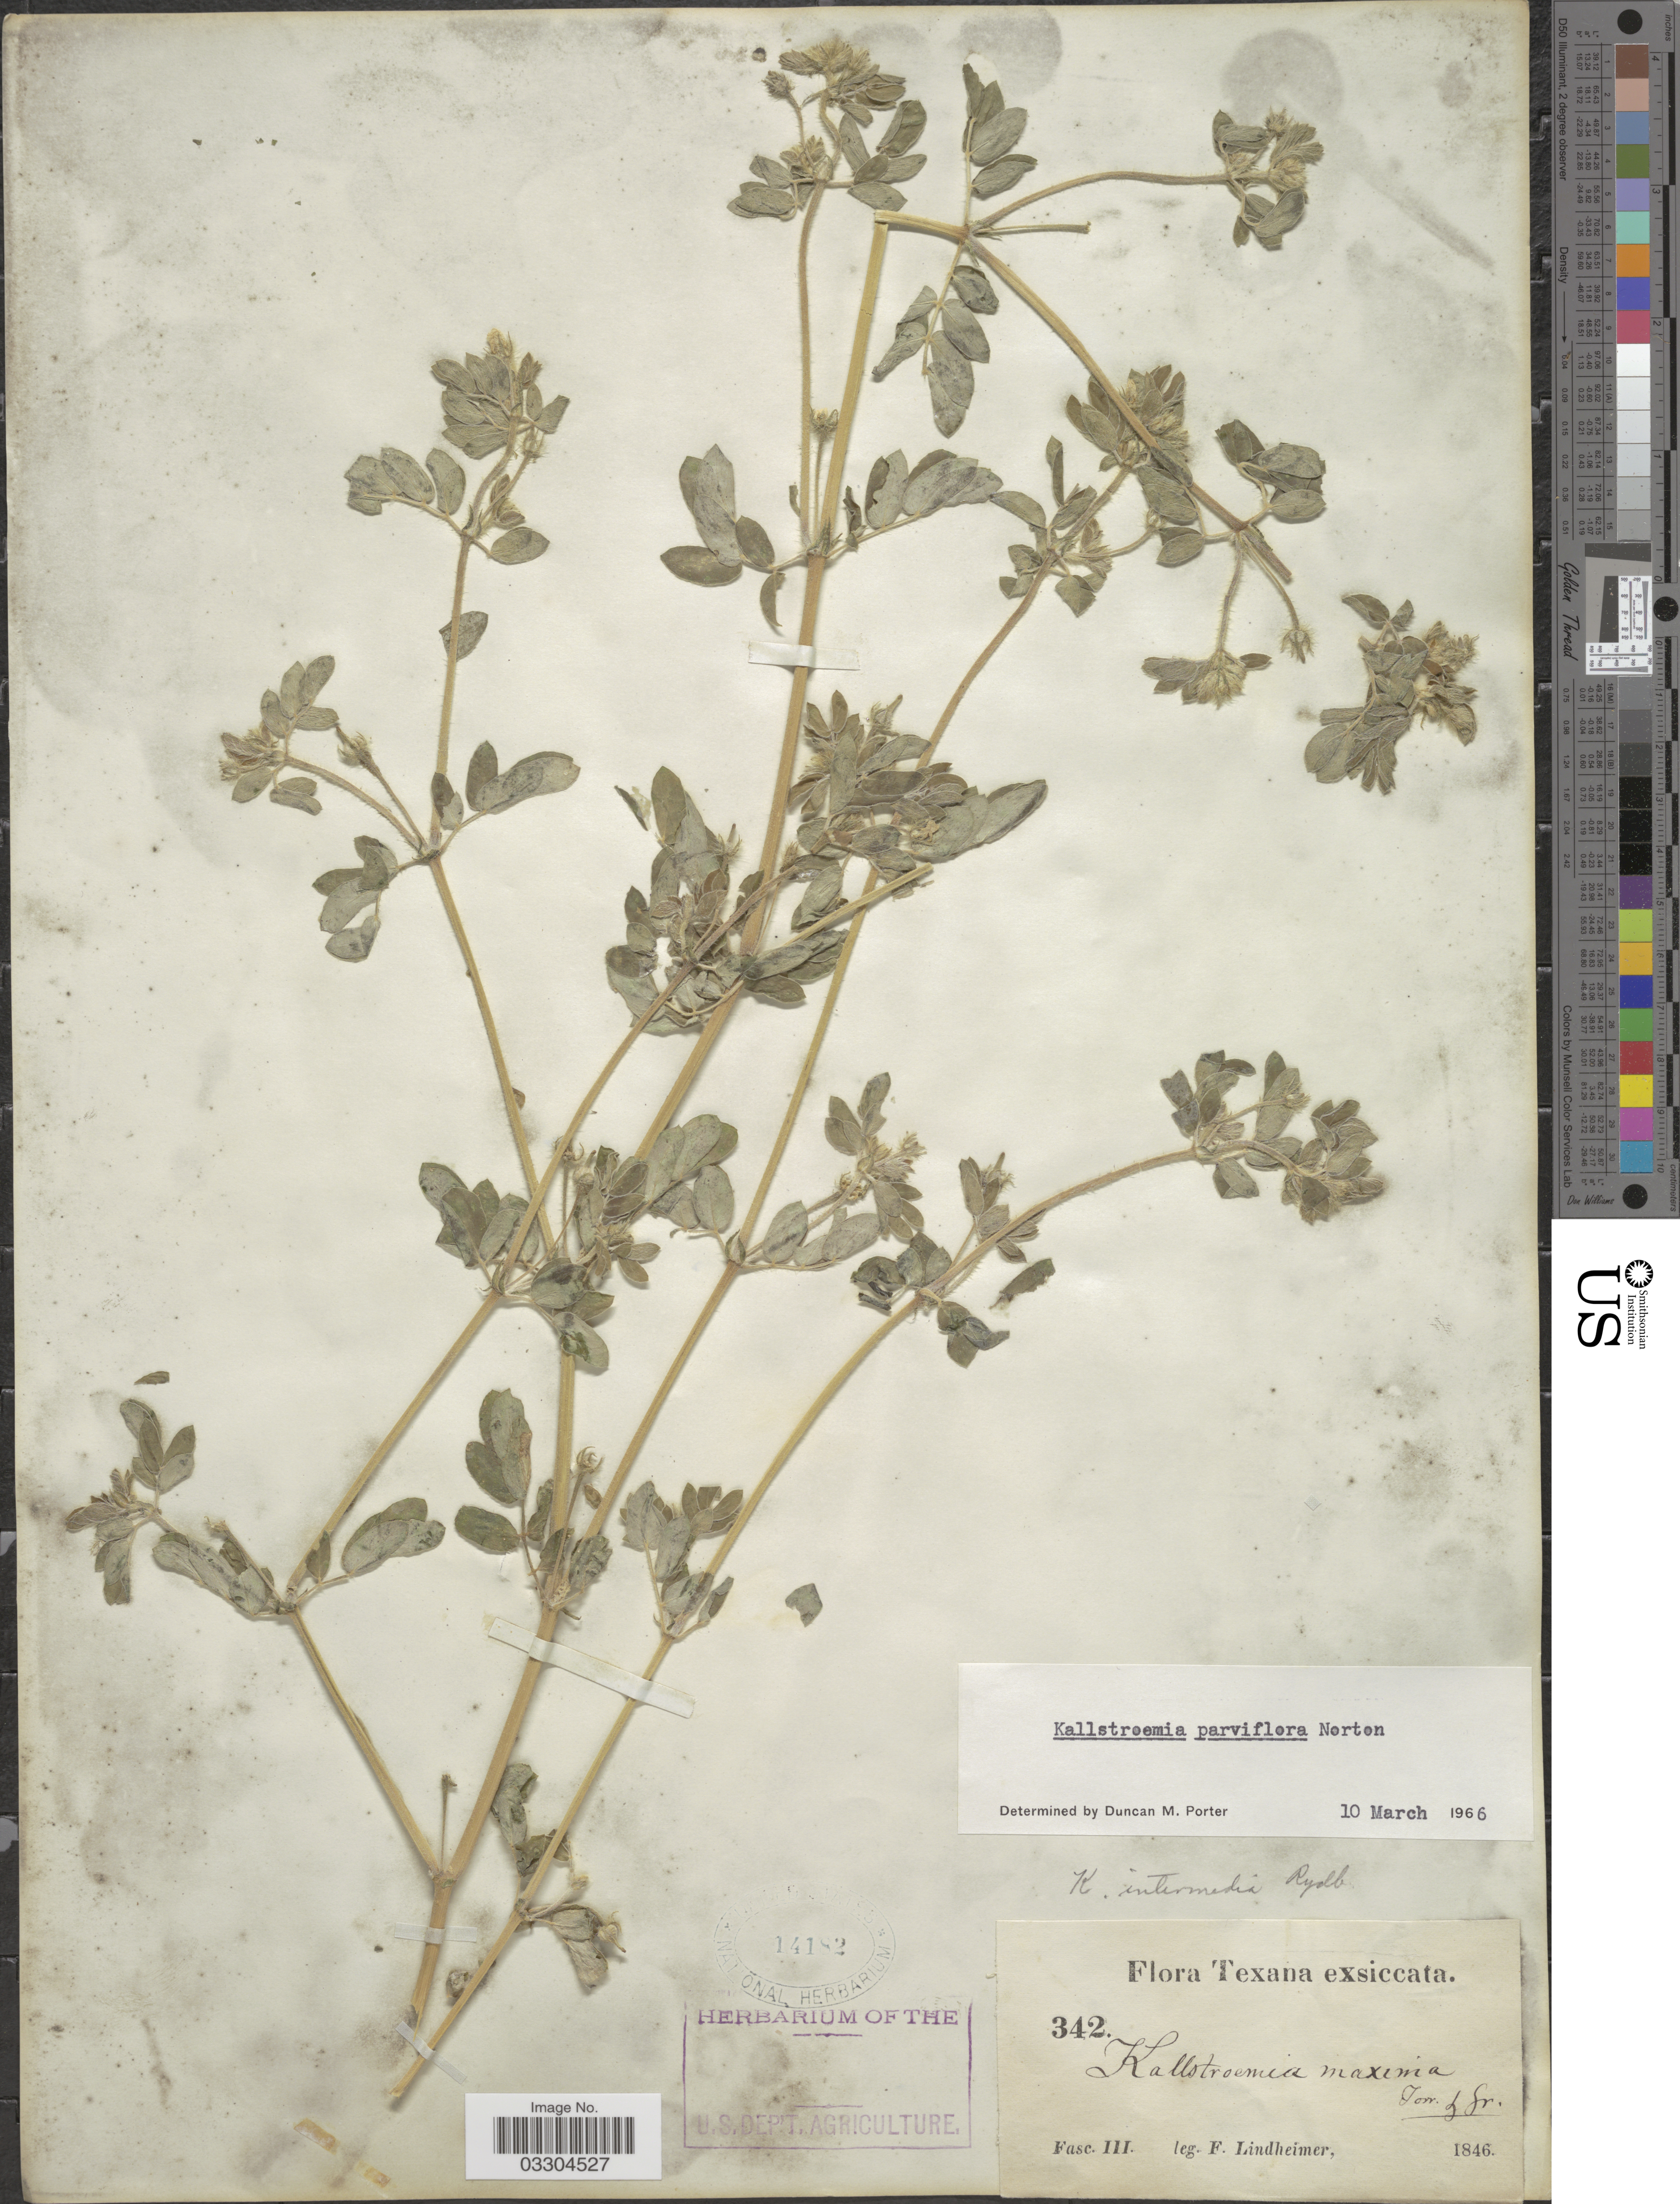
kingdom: Plantae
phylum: Tracheophyta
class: Magnoliopsida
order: Zygophyllales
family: Zygophyllaceae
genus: Kallstroemia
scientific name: Kallstroemia parviflora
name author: Norton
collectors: F. Lindheimer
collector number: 342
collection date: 1846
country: United States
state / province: Texas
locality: Fasc. III. [unsure placement]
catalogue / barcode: US 14182